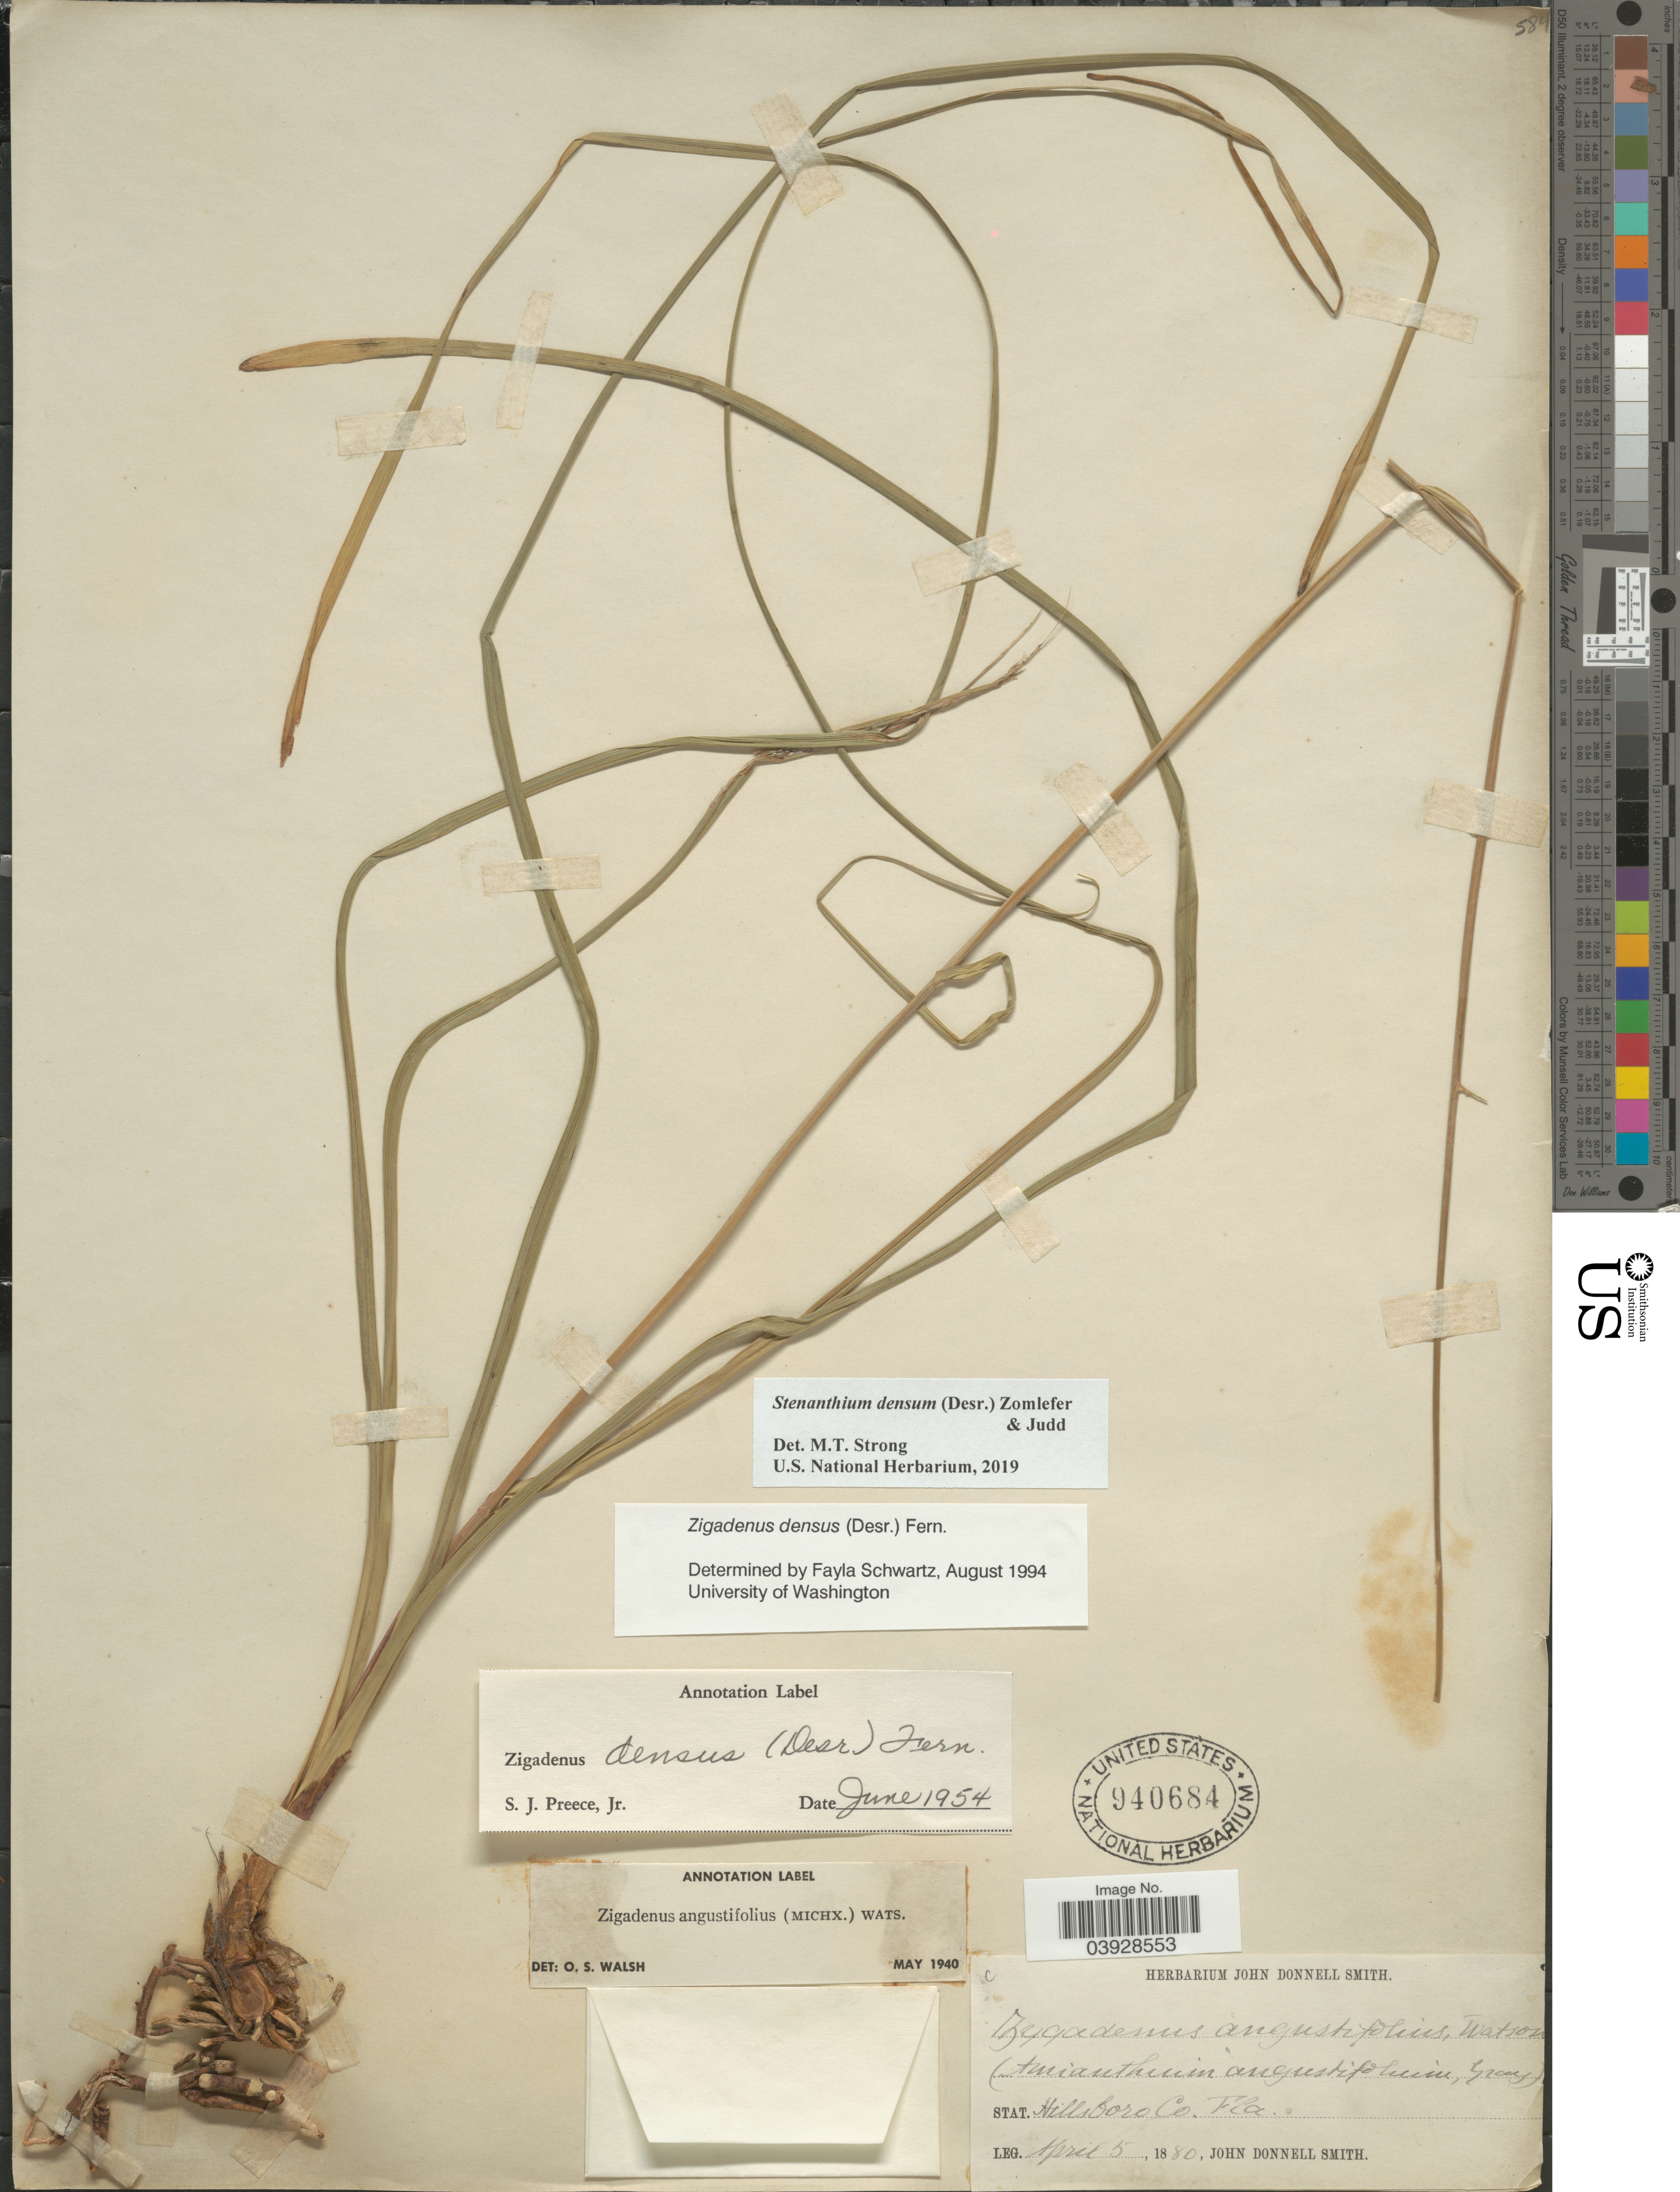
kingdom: Plantae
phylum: Tracheophyta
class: Liliopsida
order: Liliales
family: Melanthiaceae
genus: Stenanthium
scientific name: Stenanthium densum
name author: (Desr.) Zomlefer & Judd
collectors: J. Donnell Smith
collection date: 1880-04-05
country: United States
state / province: Florida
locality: Stat. Hillsboro Co.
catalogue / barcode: US 940684